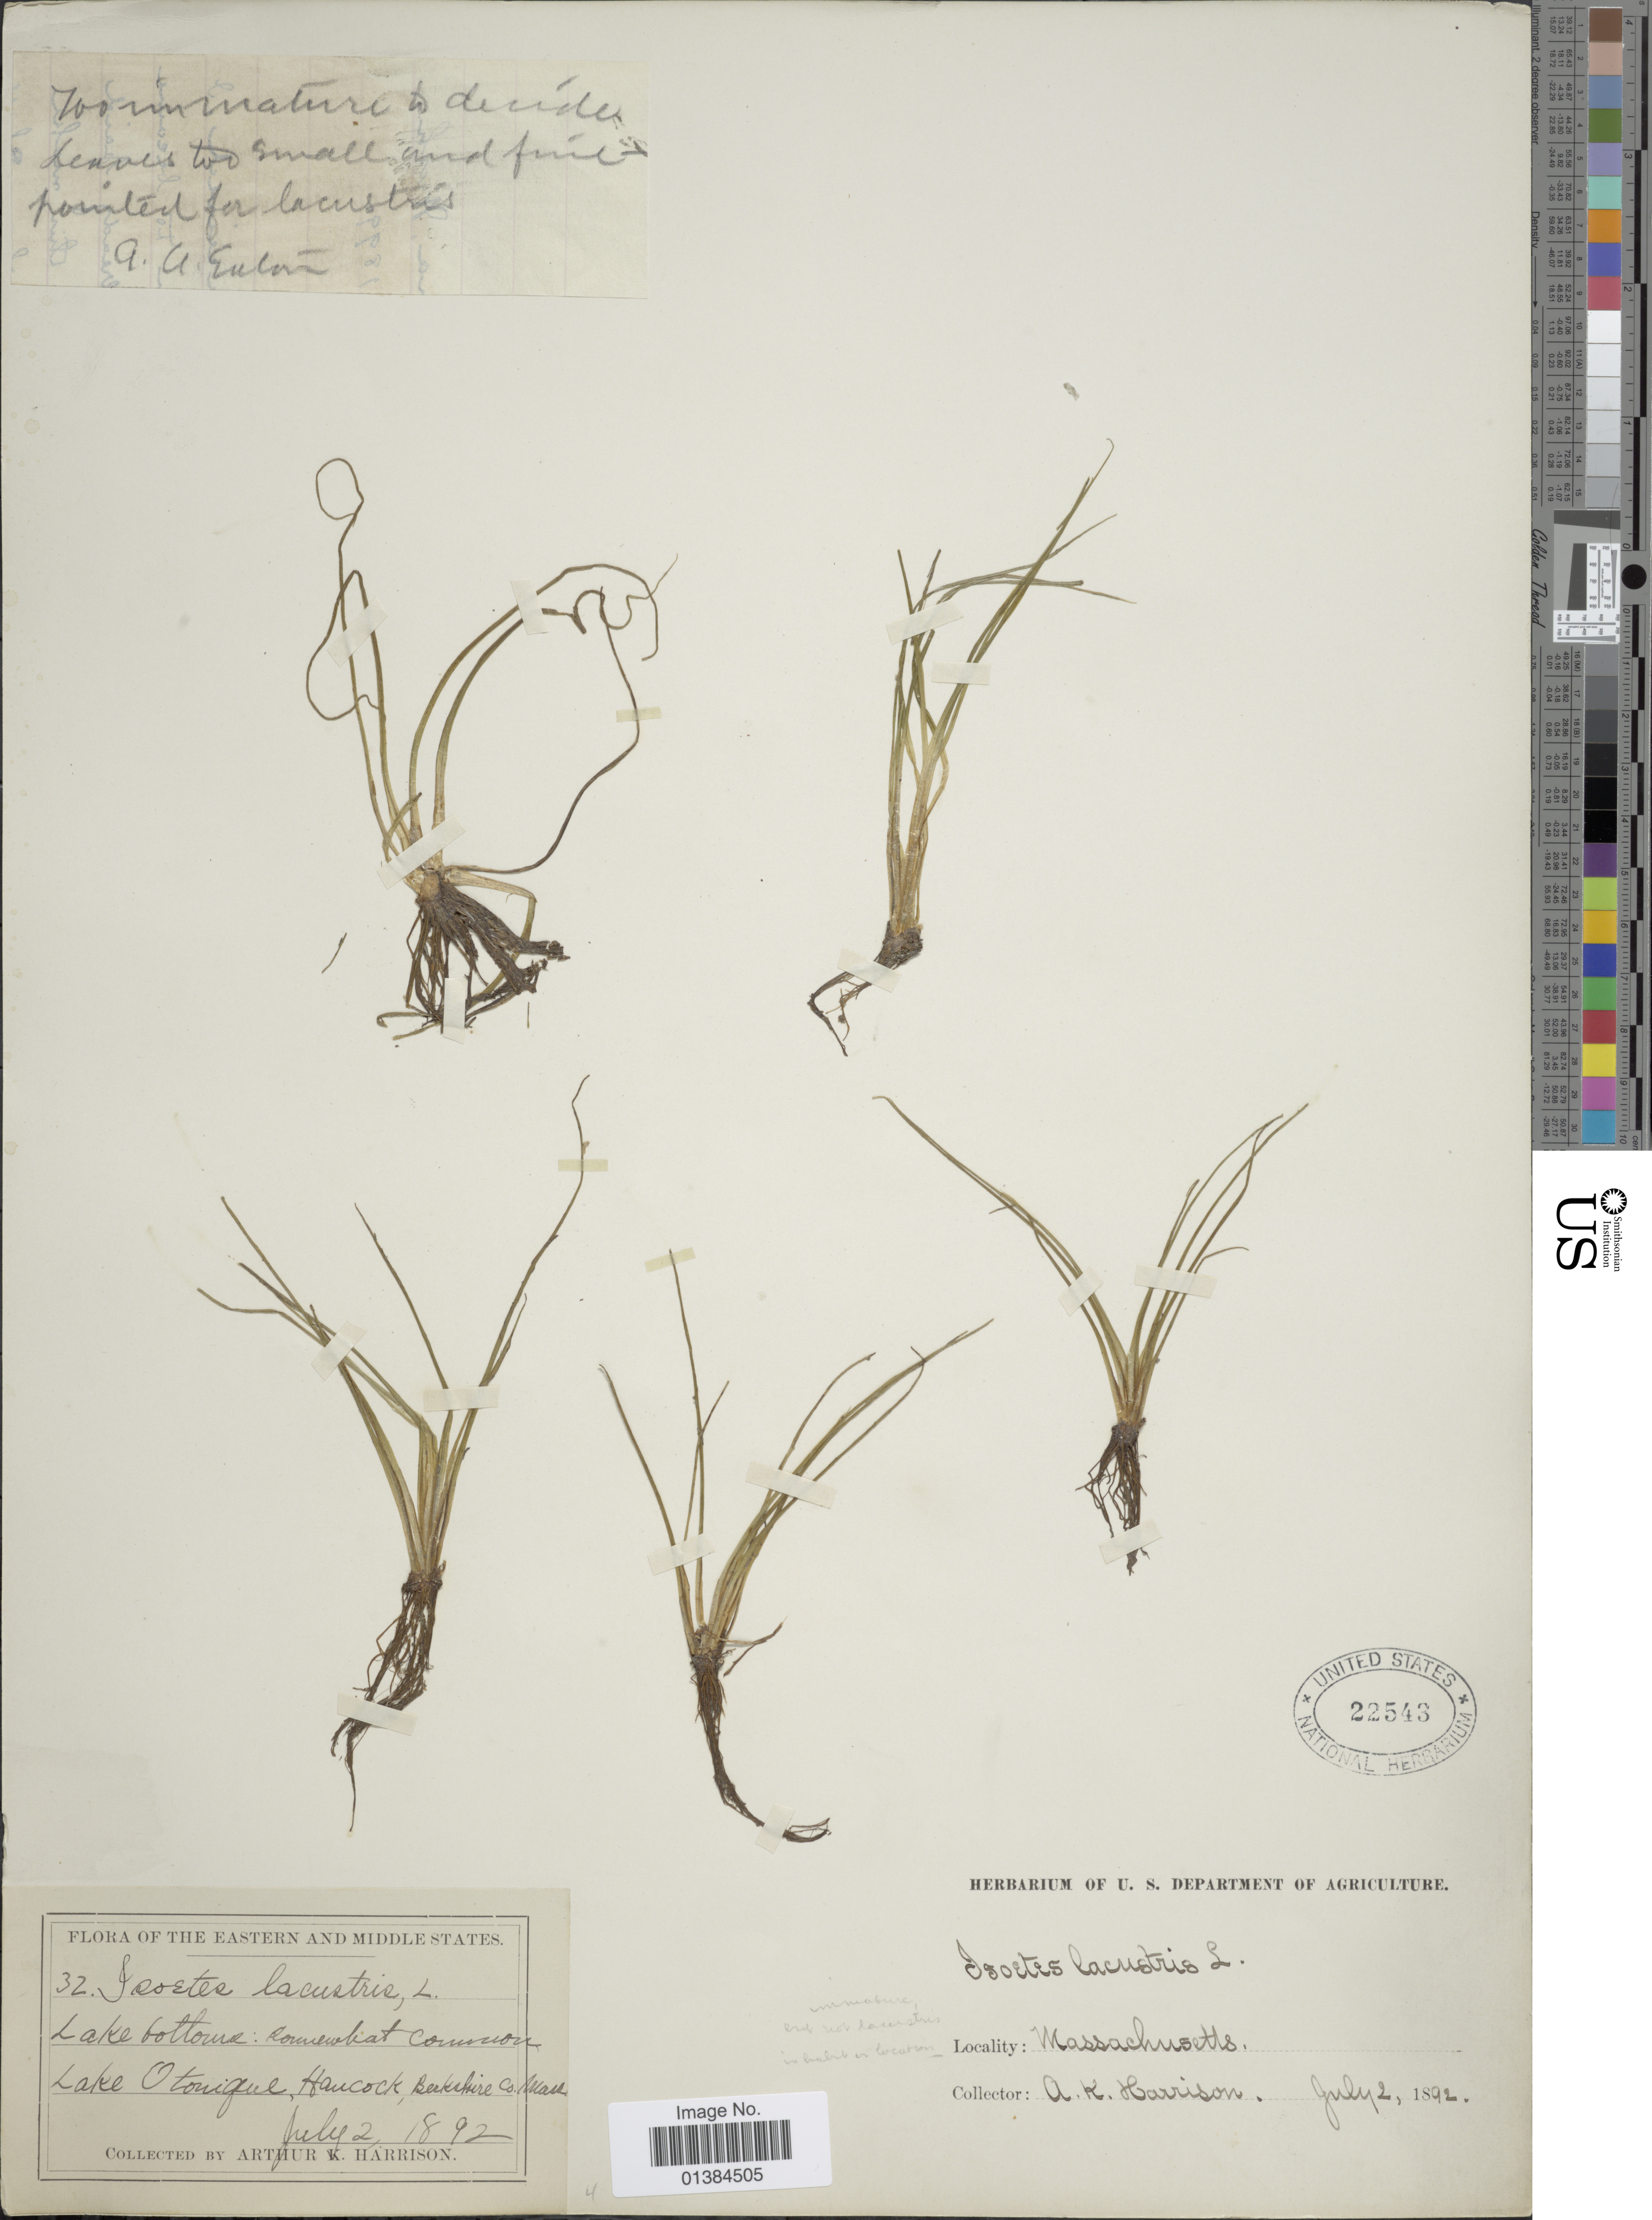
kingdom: Plantae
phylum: Tracheophyta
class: Lycopodiopsida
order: Isoetales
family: Isoetaceae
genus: Isoetes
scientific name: Isoetes lacustris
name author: L.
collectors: A. K. Harrison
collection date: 1892-07-01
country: United States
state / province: Massachusetts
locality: Lake bottoms: somewhat common Lake Otonique, Hancock, Berkshire Co.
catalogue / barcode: US 22543